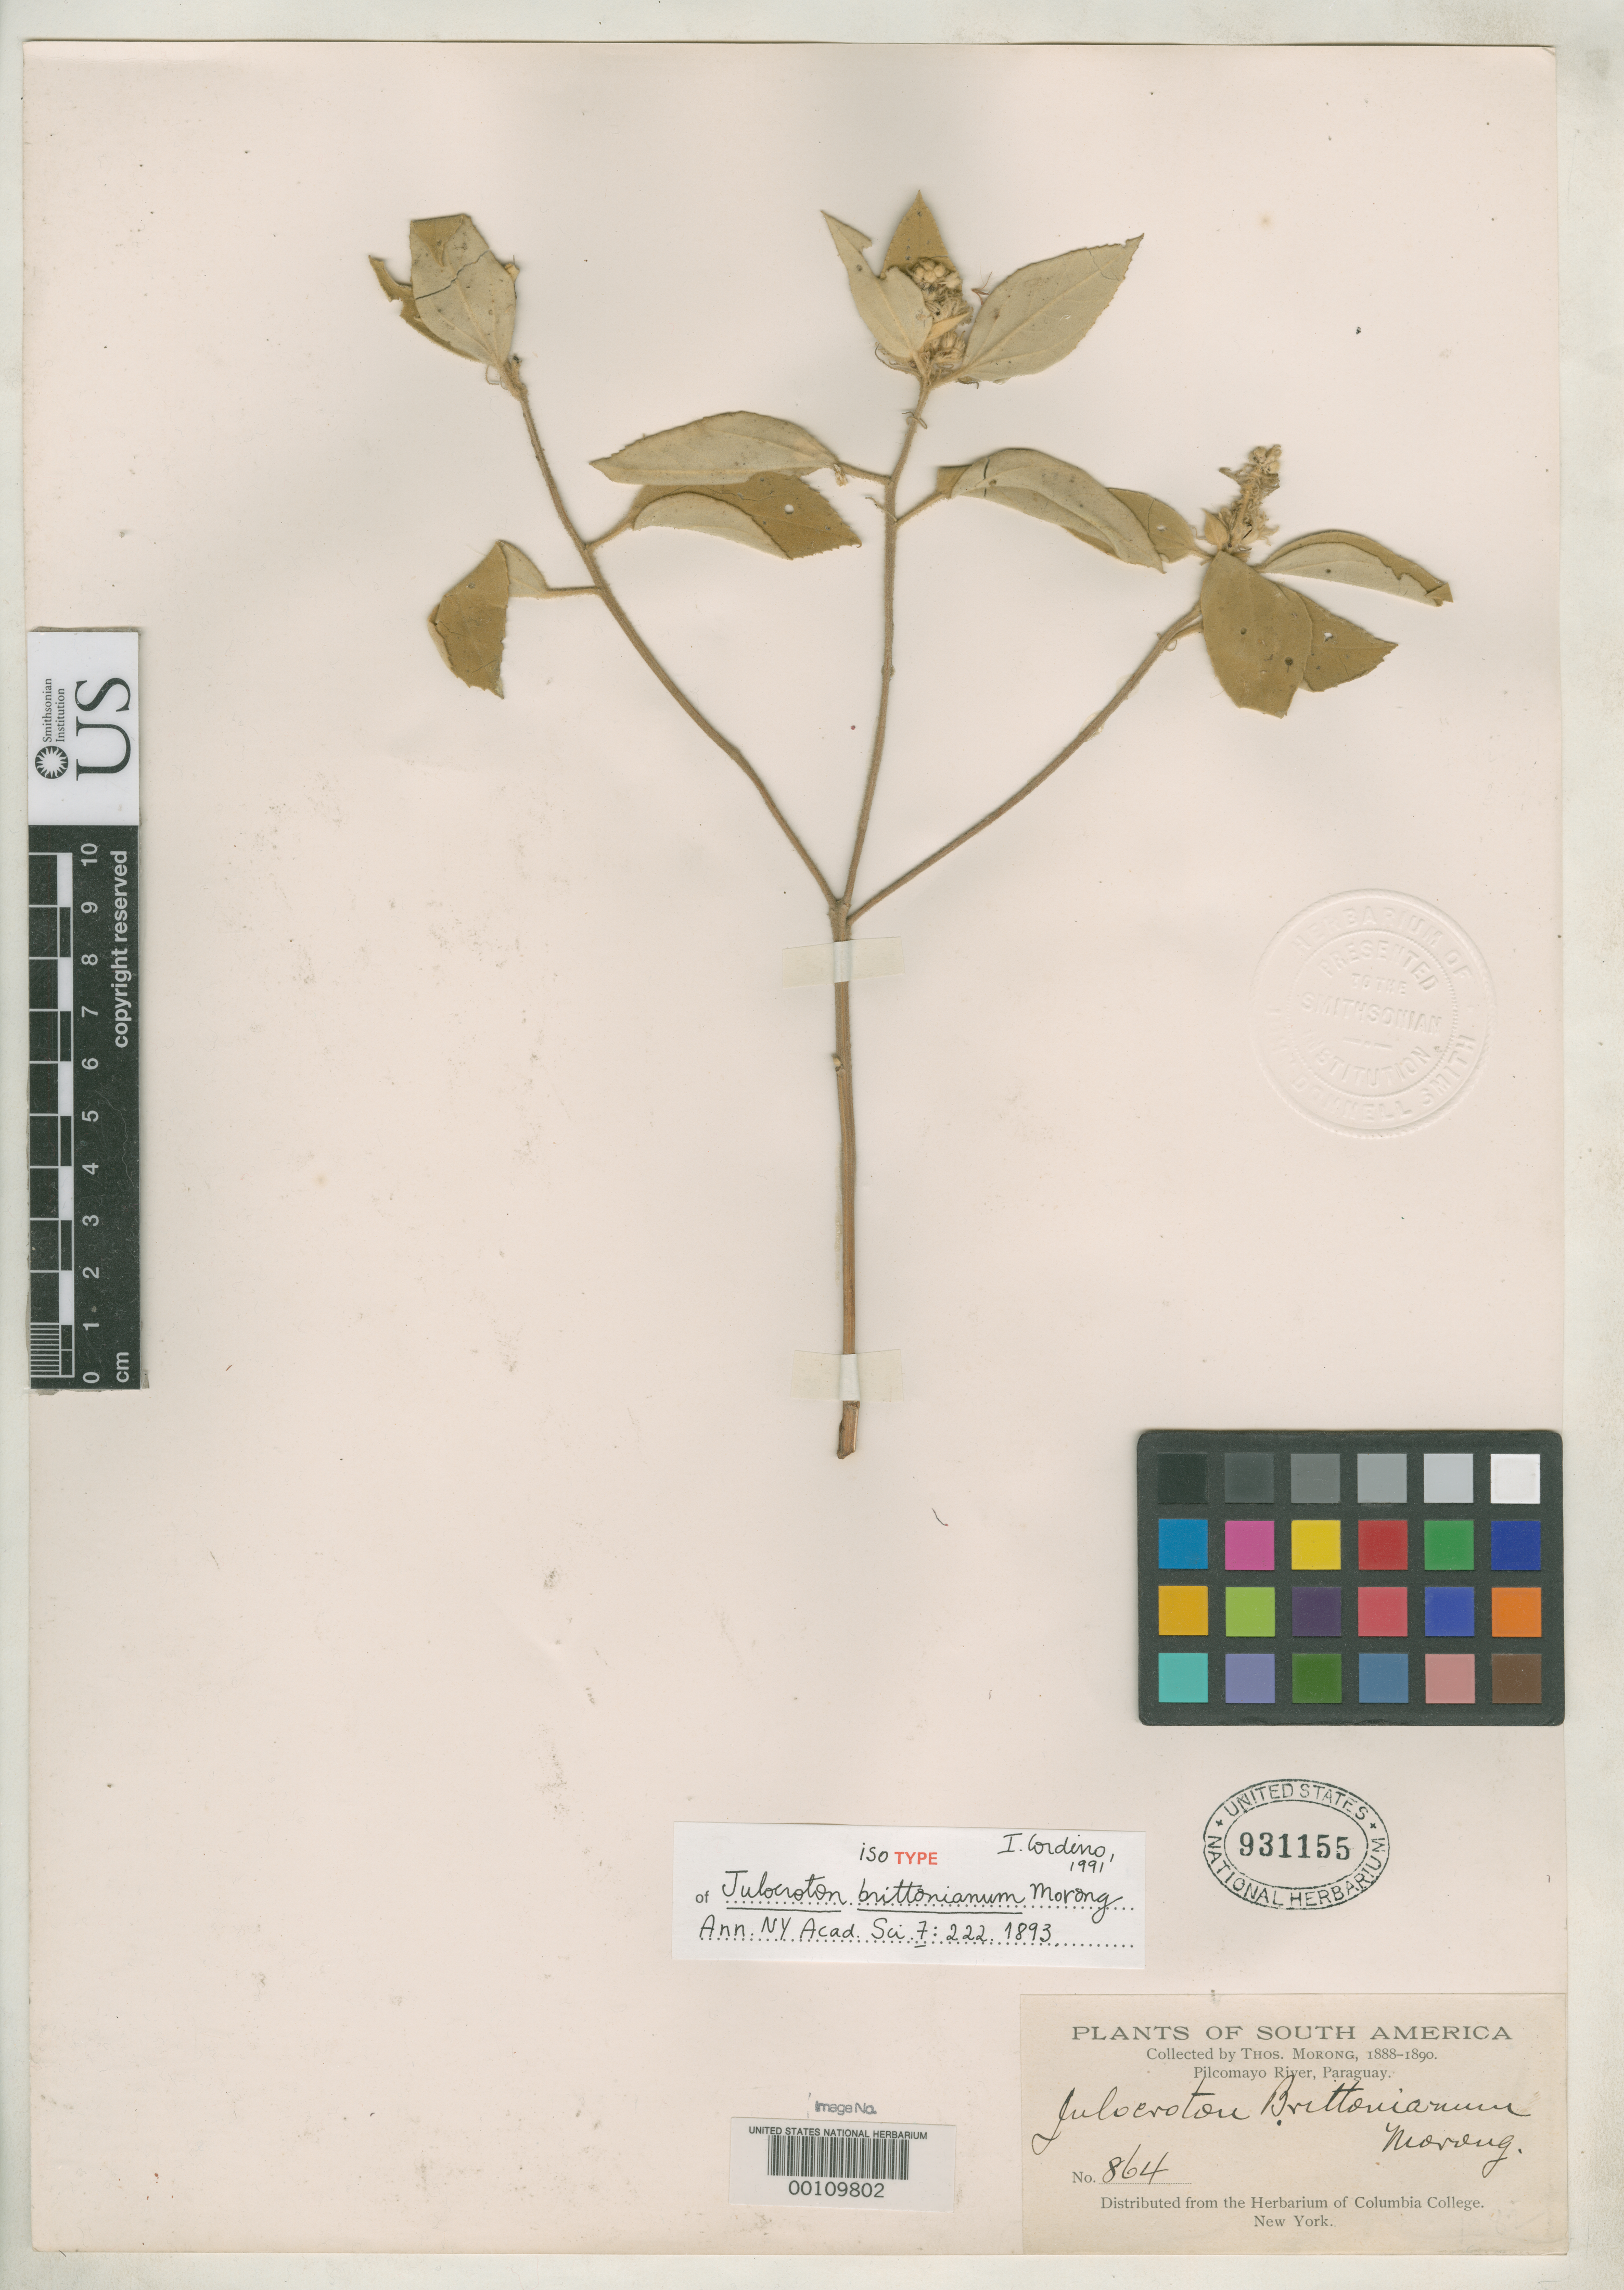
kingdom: Plantae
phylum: Tracheophyta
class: Magnoliopsida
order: Malpighiales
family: Euphorbiaceae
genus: Julocroton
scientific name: Julocroton brittonianum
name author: Morong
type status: Isotype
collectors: T. Morong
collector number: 864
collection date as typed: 1888 to -- --- 1890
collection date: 1888/1890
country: Paraguay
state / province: Boquerón / Presidente Hayes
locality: Pilcomayo River.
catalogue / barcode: US 931155